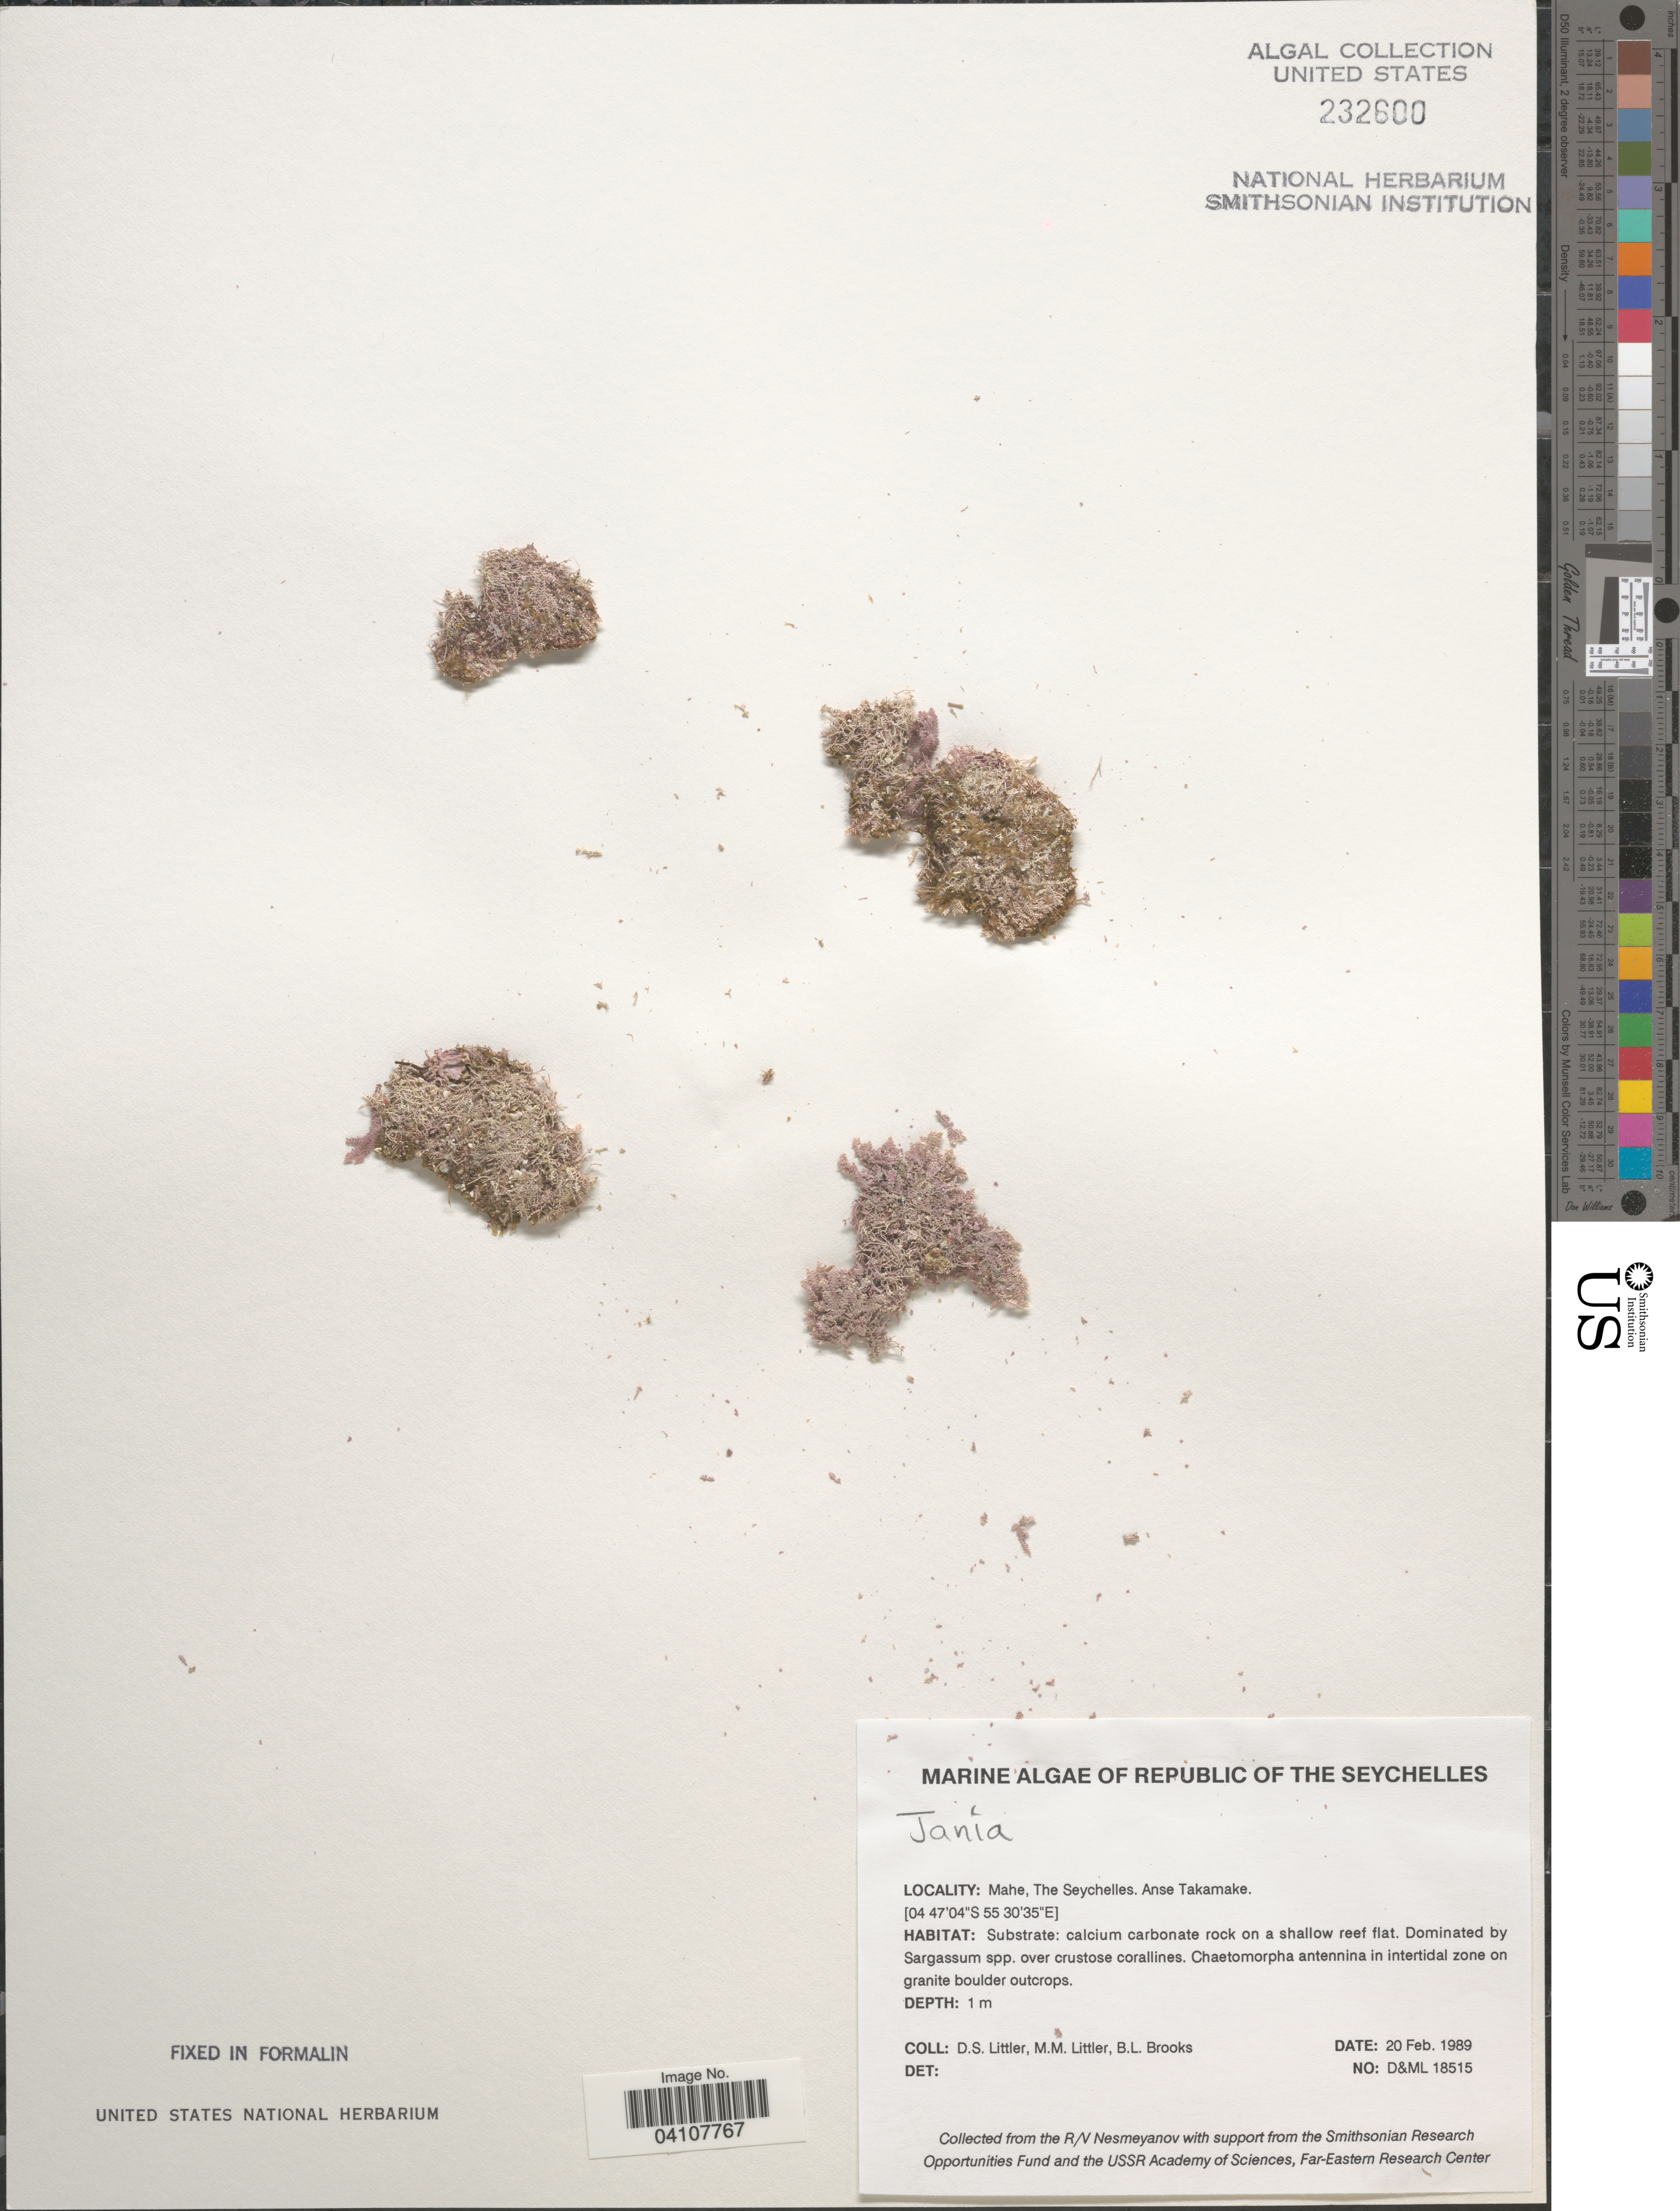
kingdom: Plantae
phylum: Rhodophyta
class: Florideophyceae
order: Corallinales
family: Corallinaceae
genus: Jania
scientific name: Jania sp.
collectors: D. S. Littler & B. Brooks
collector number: D&ML18515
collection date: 1989-02-20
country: Seychelles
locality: Republic of the Seychelles. Mahe. Anse Takamake.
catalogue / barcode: US 232600